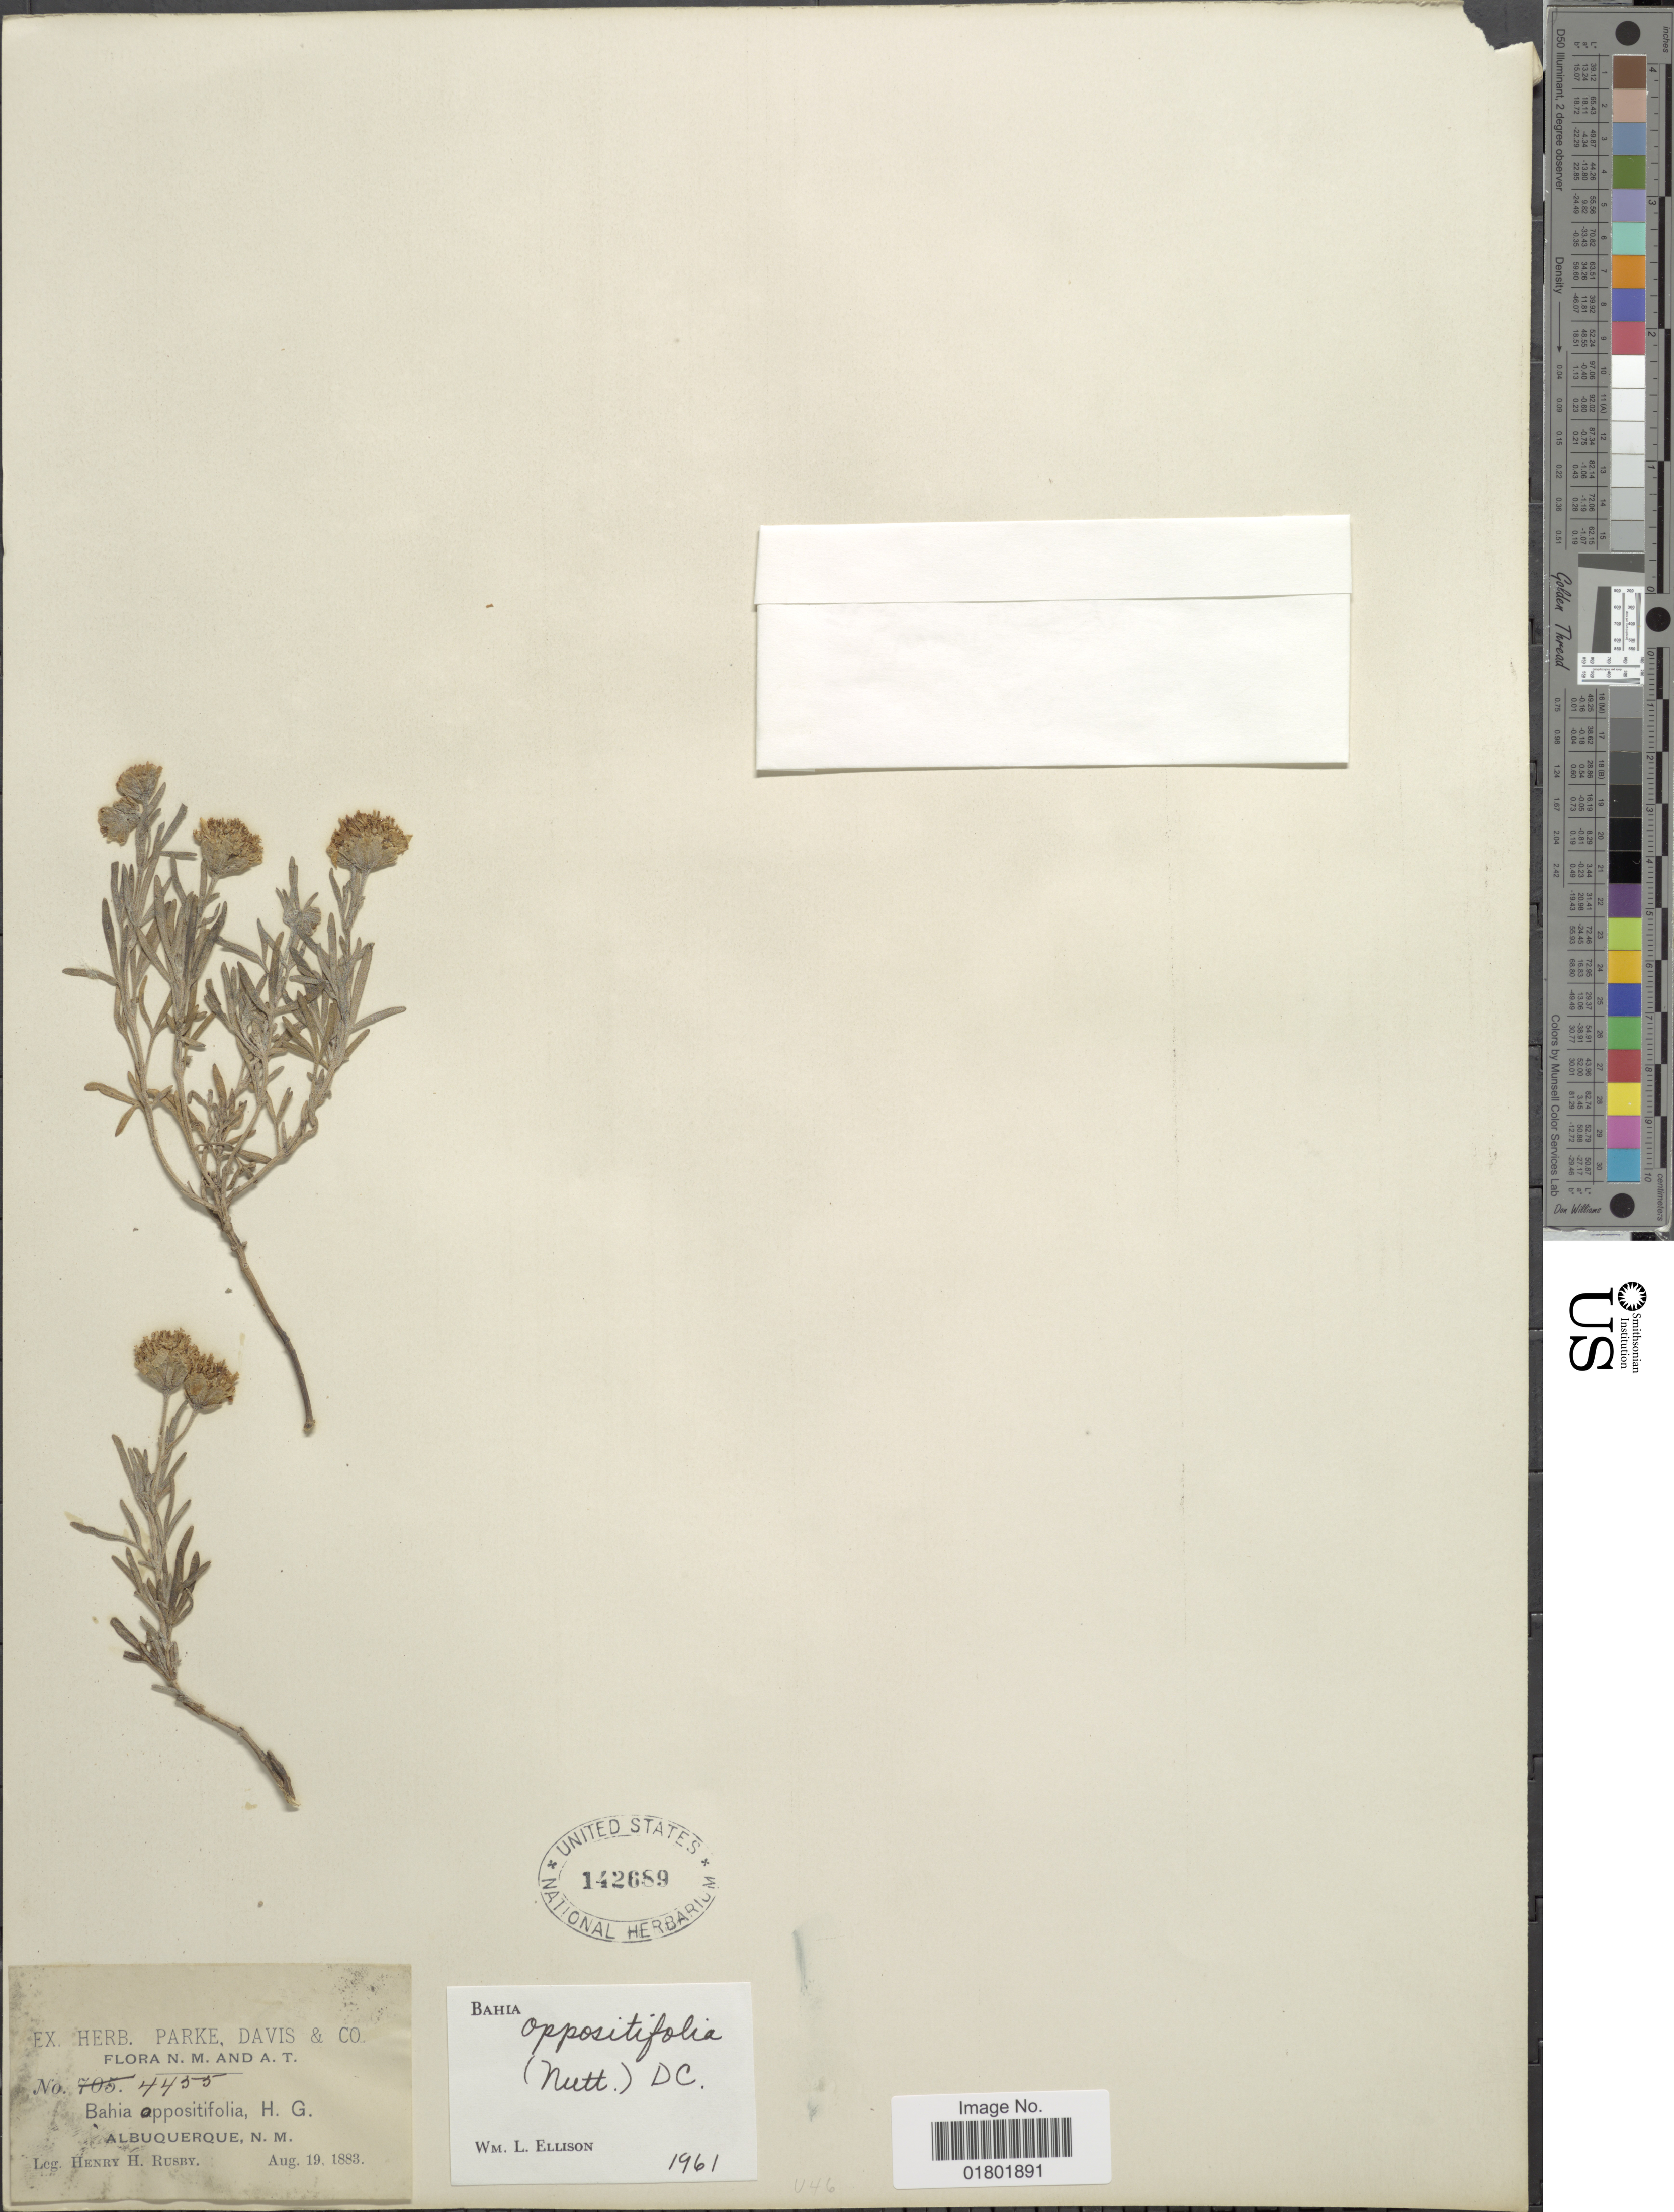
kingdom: Plantae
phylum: Tracheophyta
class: Magnoliopsida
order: Asterales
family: Asteraceae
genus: Bahia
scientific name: Bahia oppositifolia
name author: Nutt.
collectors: H. H. Rusby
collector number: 4455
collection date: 1883-08-19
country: United States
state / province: New Mexico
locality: Albuquerque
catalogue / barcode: US 142689